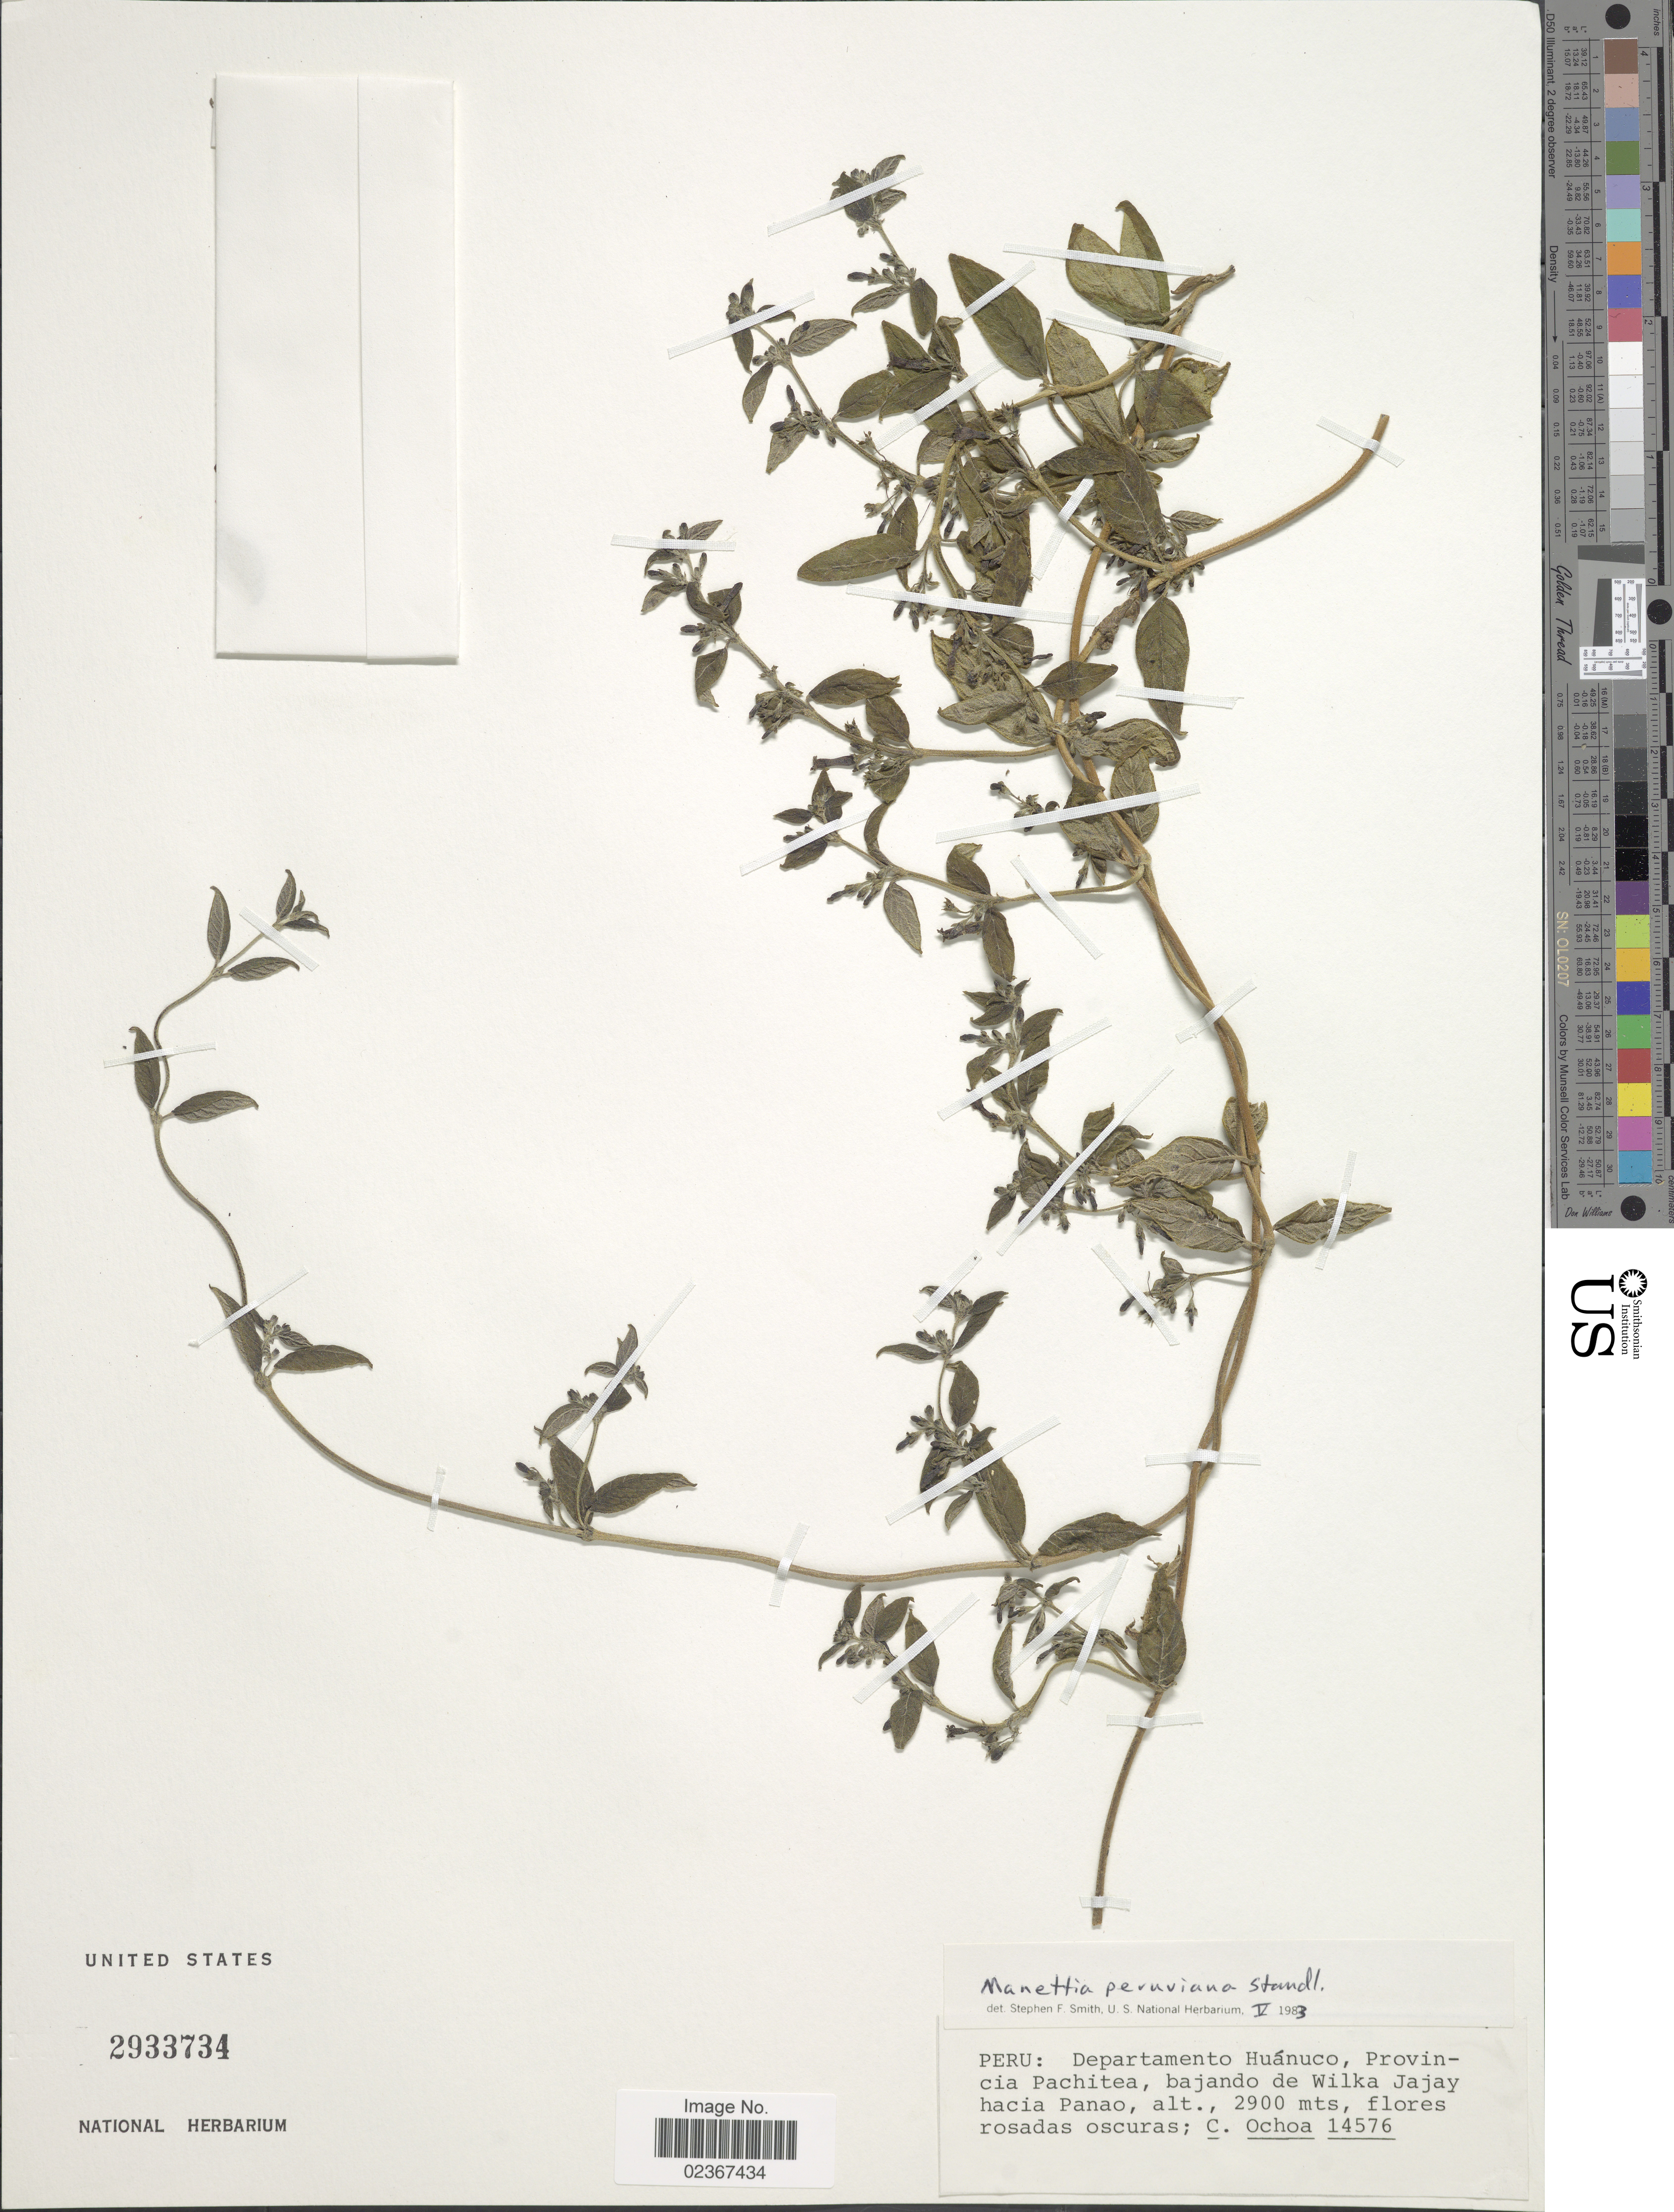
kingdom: Plantae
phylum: Tracheophyta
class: Magnoliopsida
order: Gentianales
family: Rubiaceae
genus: Manettia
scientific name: Manettia peruviana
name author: Standl.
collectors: C. Ochoa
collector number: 14576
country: Peru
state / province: Huánuco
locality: Provincia Pachitea, bajado de Wilka Jajay hacia Panao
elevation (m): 2900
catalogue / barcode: US 2933734